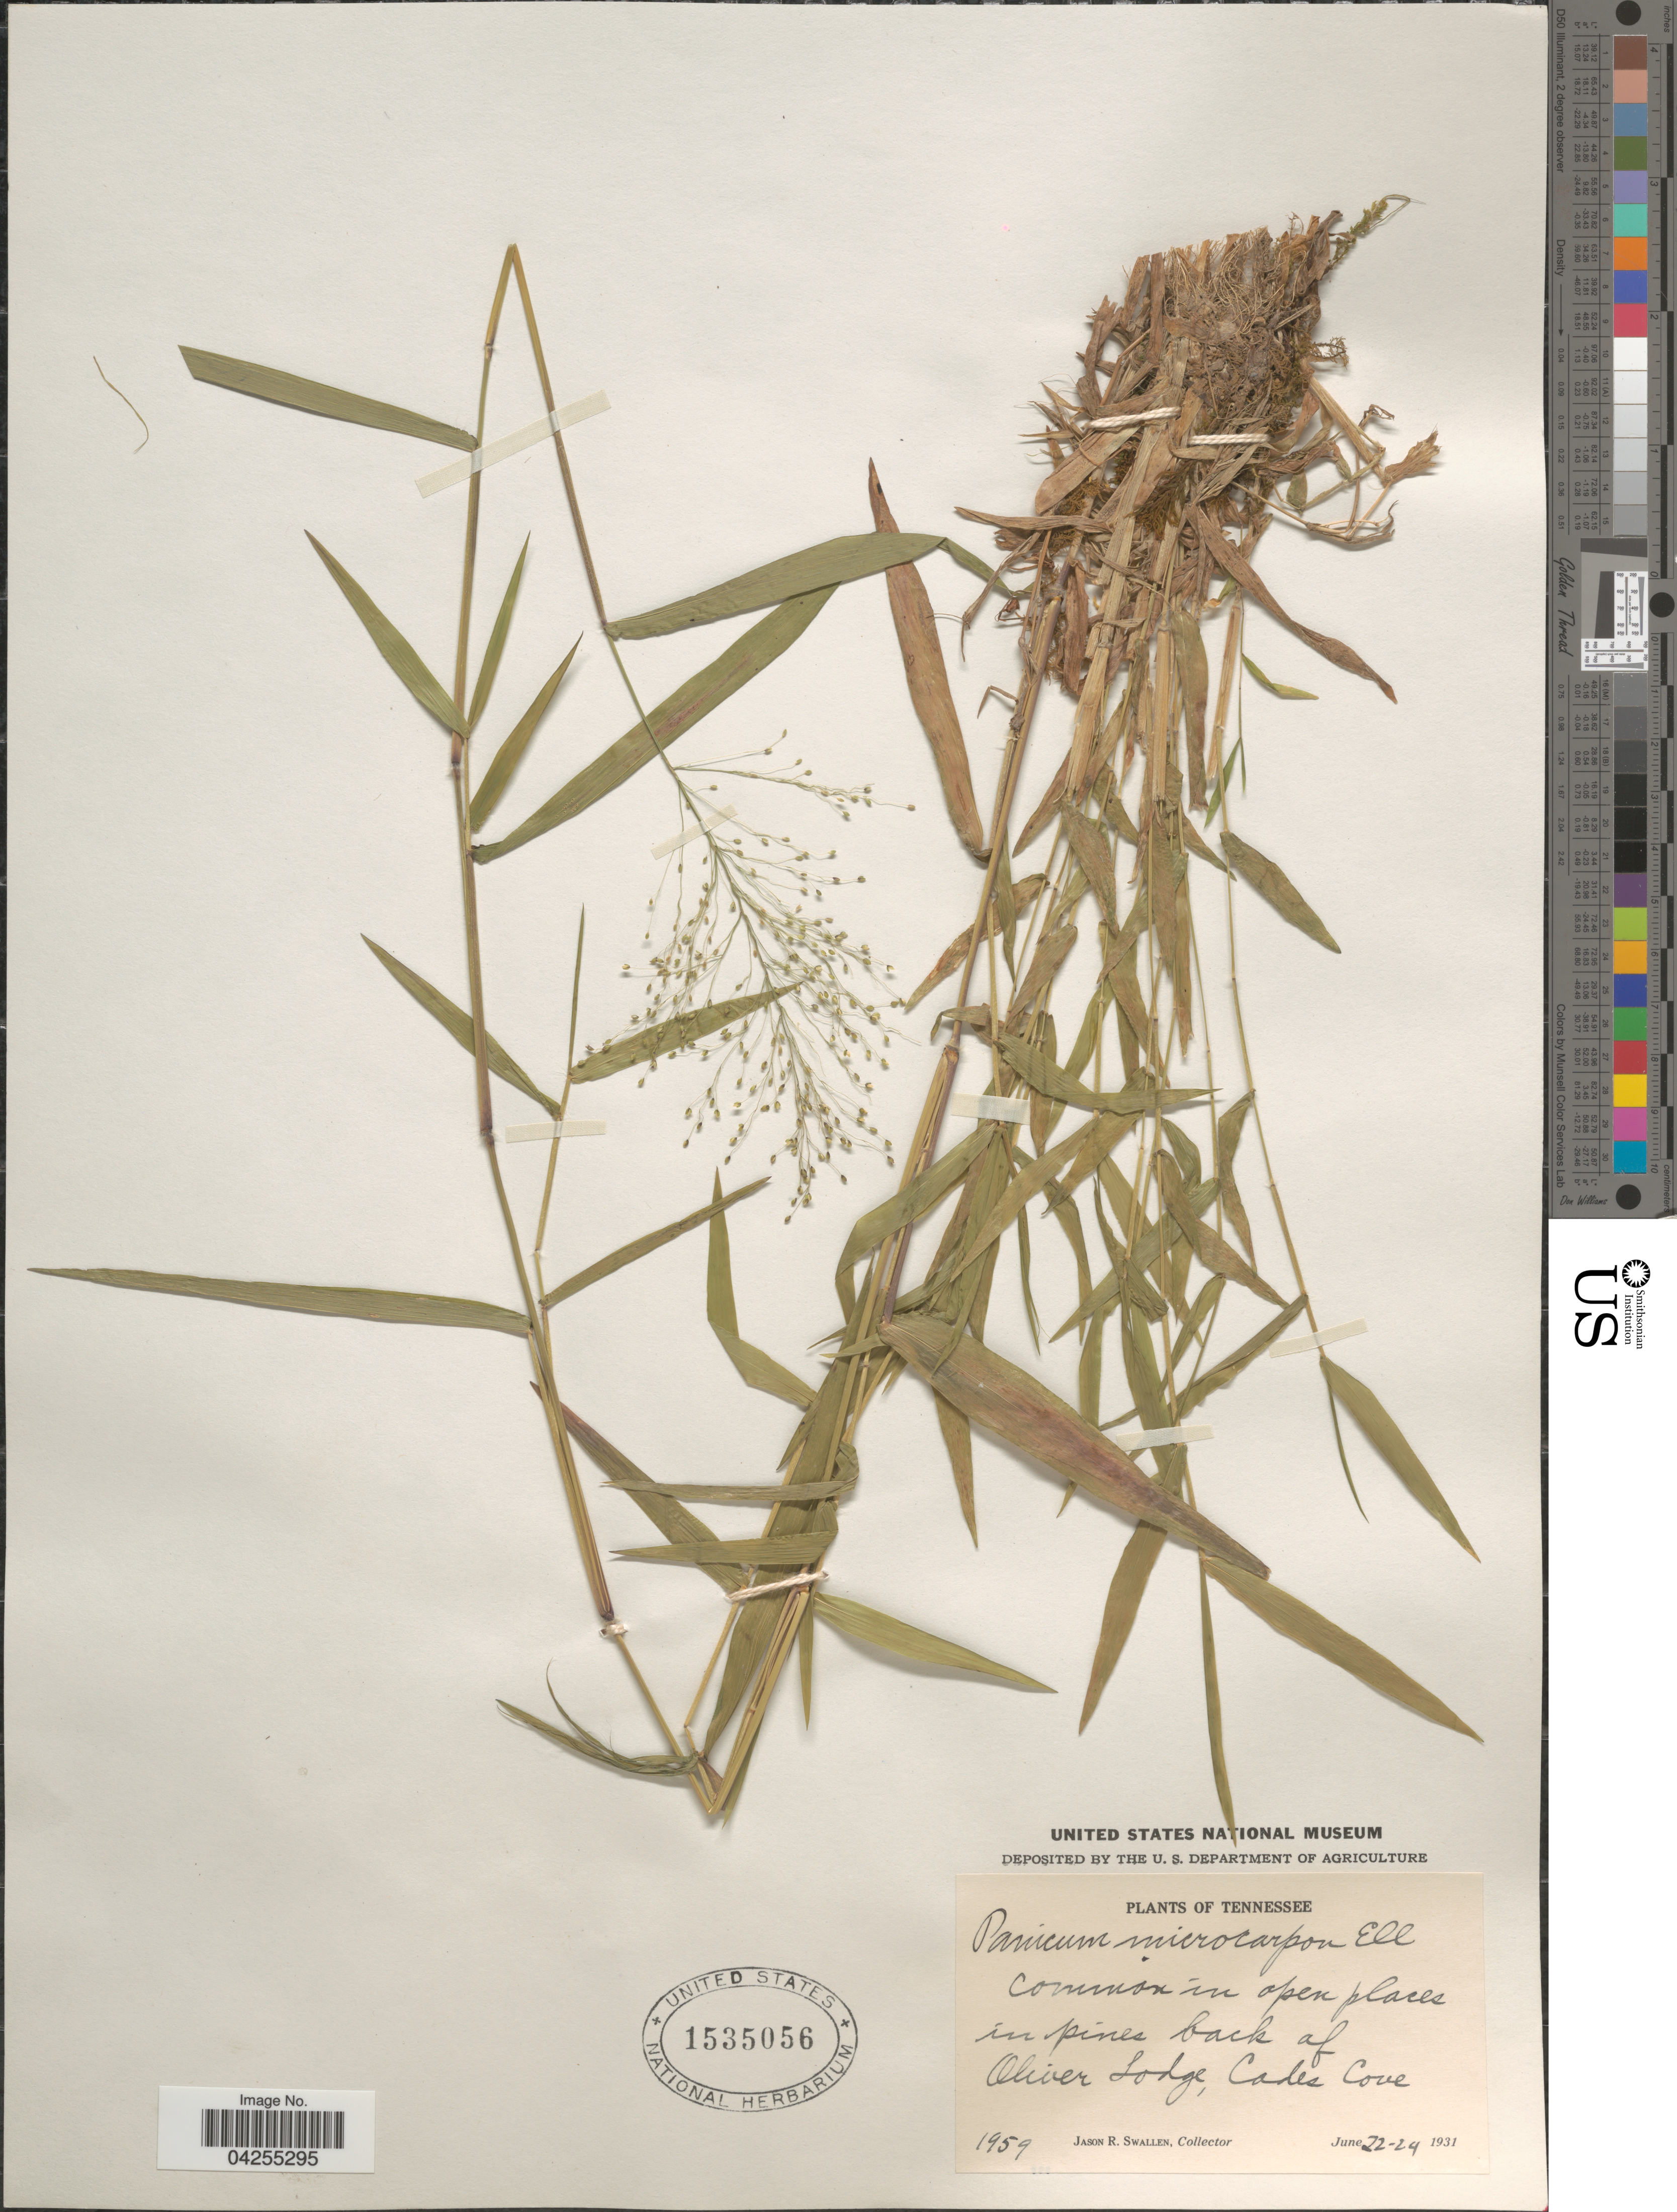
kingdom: Plantae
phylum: Tracheophyta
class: Liliopsida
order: Poales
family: Poaceae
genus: Dichanthelium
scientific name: Dichanthelium dichotomum var. dichotomum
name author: (L.) Gould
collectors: J. R. Swallen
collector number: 1959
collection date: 1931-06-22/1931-06-24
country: United States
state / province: Tennessee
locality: Common in open places in pines back of Oliver Lodge, Cades Cove.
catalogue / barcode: US 1535056